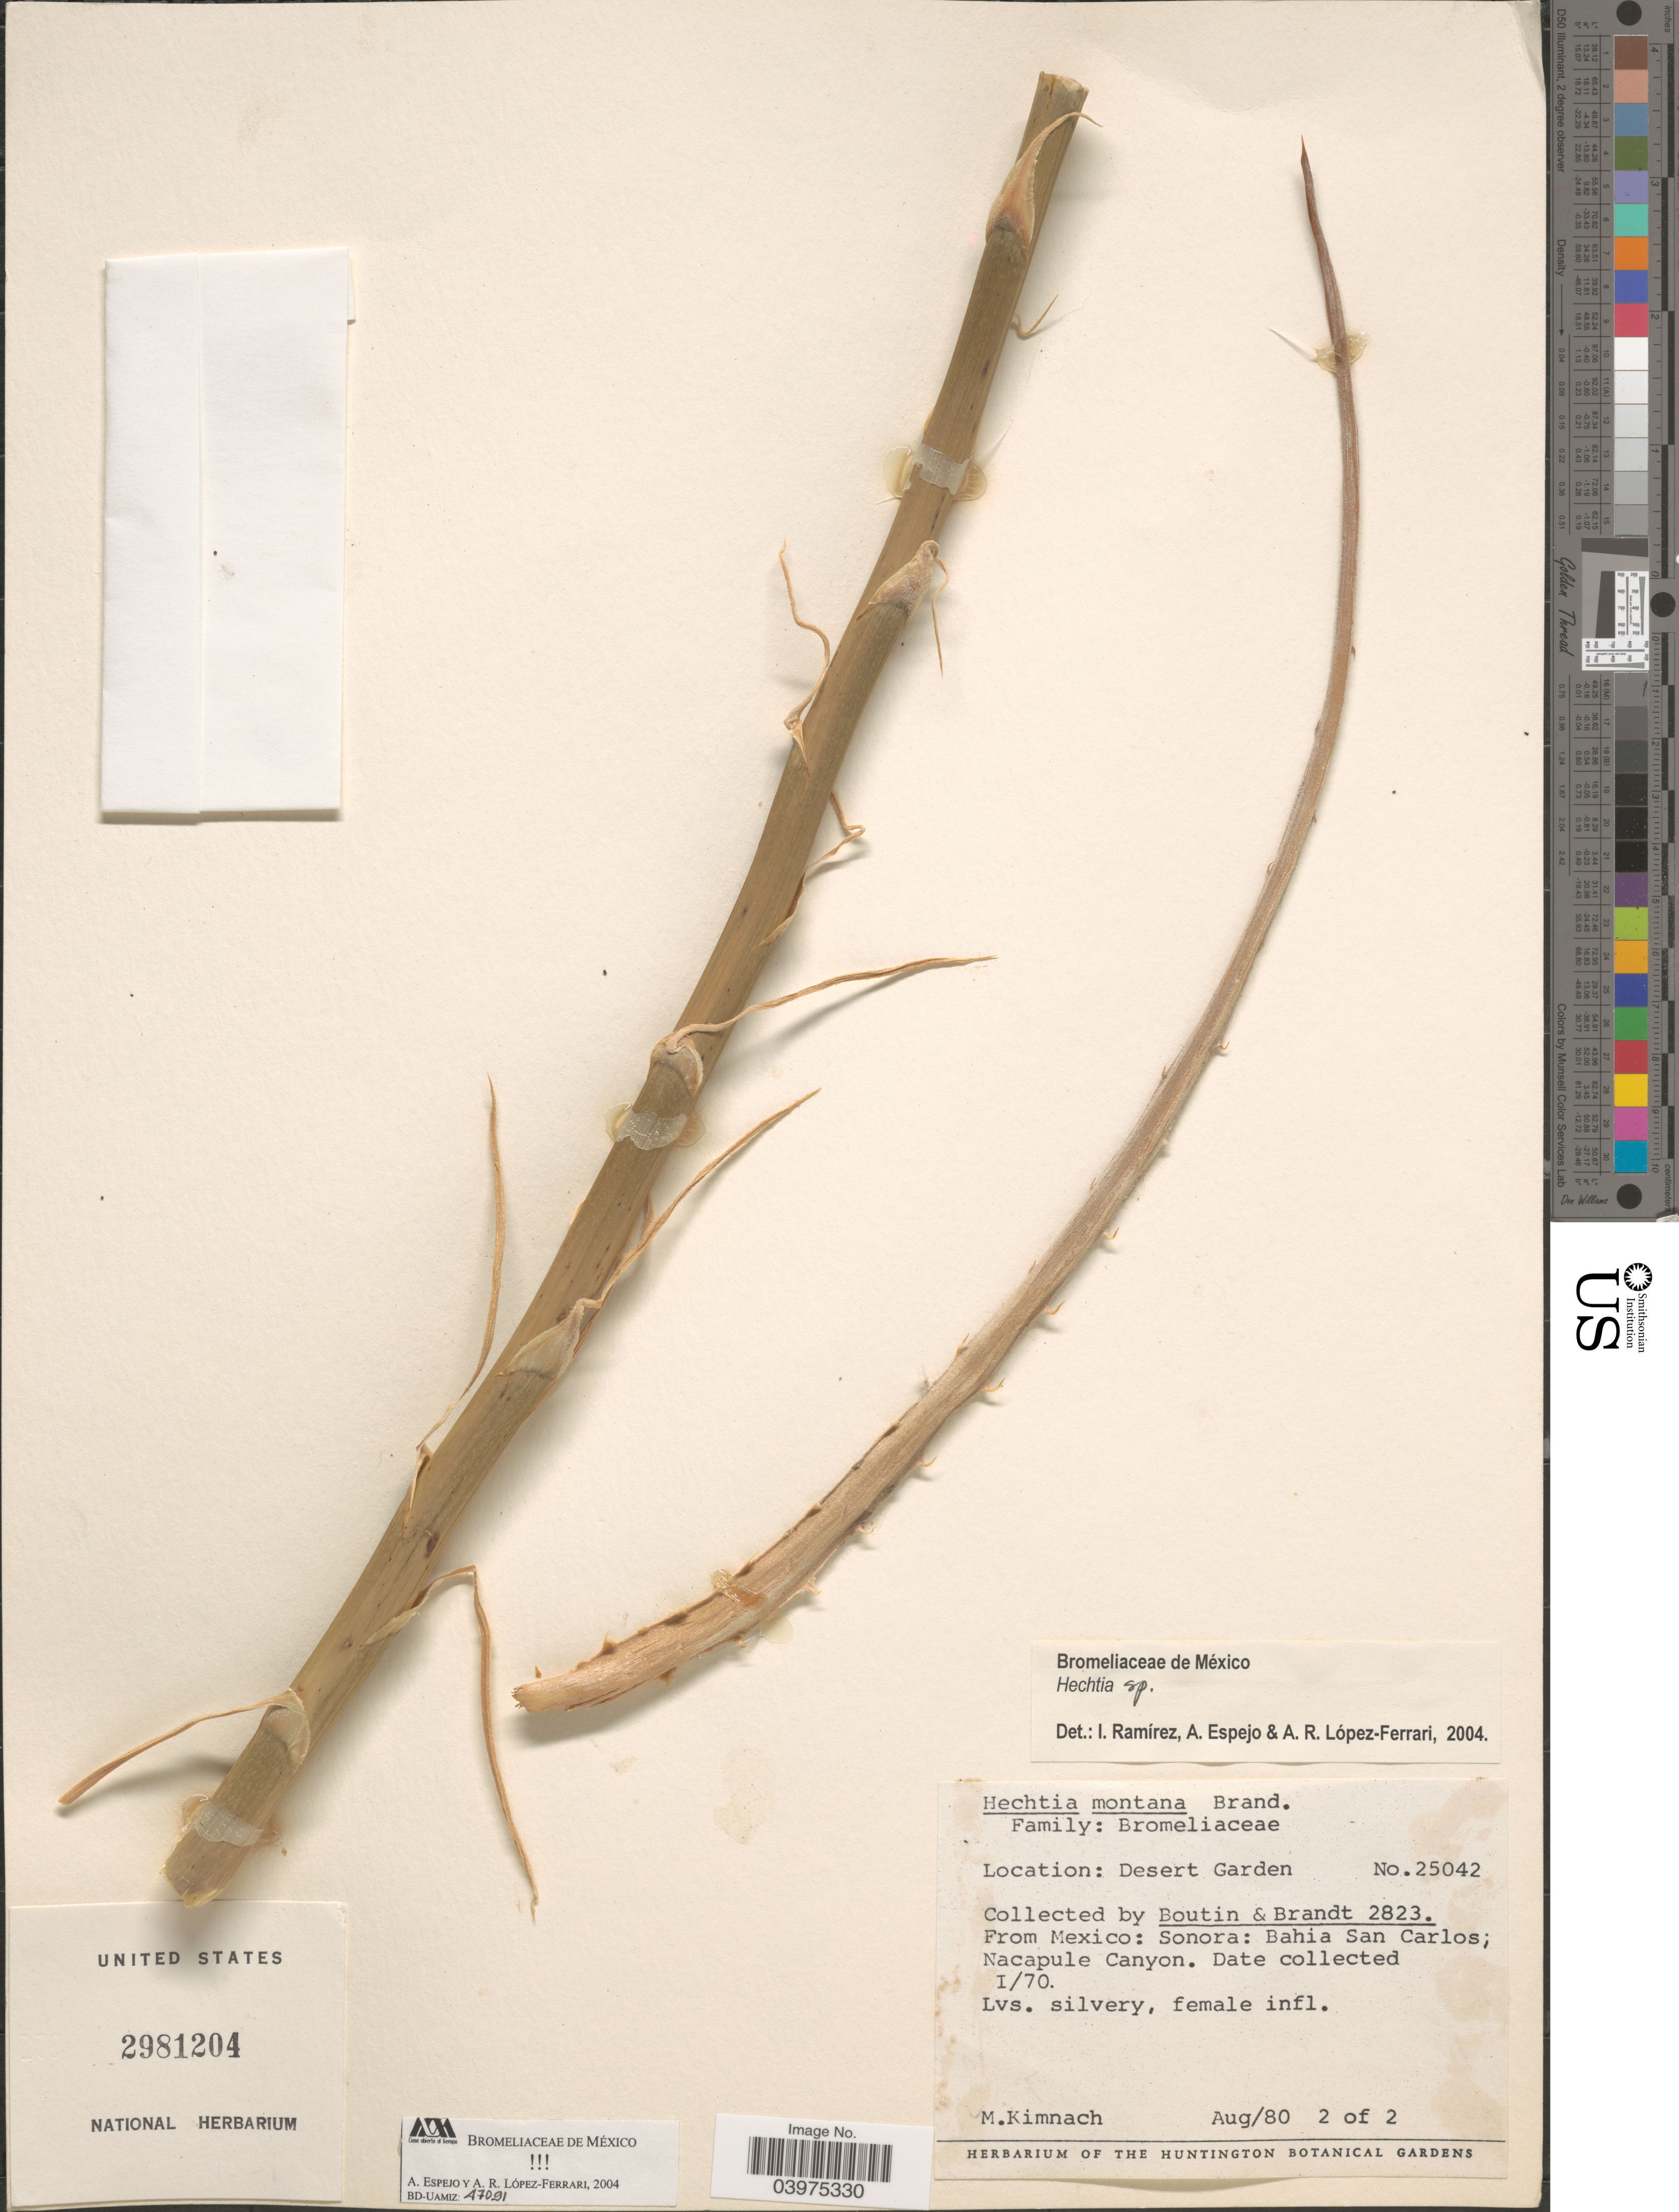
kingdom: Plantae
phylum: Tracheophyta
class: Liliopsida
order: Poales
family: Bromeliaceae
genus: Hechtia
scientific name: Hechtia sp.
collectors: M. W. Kimnach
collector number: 25042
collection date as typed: Transcribed d/m/y: /8/80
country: United States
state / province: California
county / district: Los Angeles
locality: Desert Garden. The Huntington Botanical Gardens.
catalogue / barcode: US 2981204